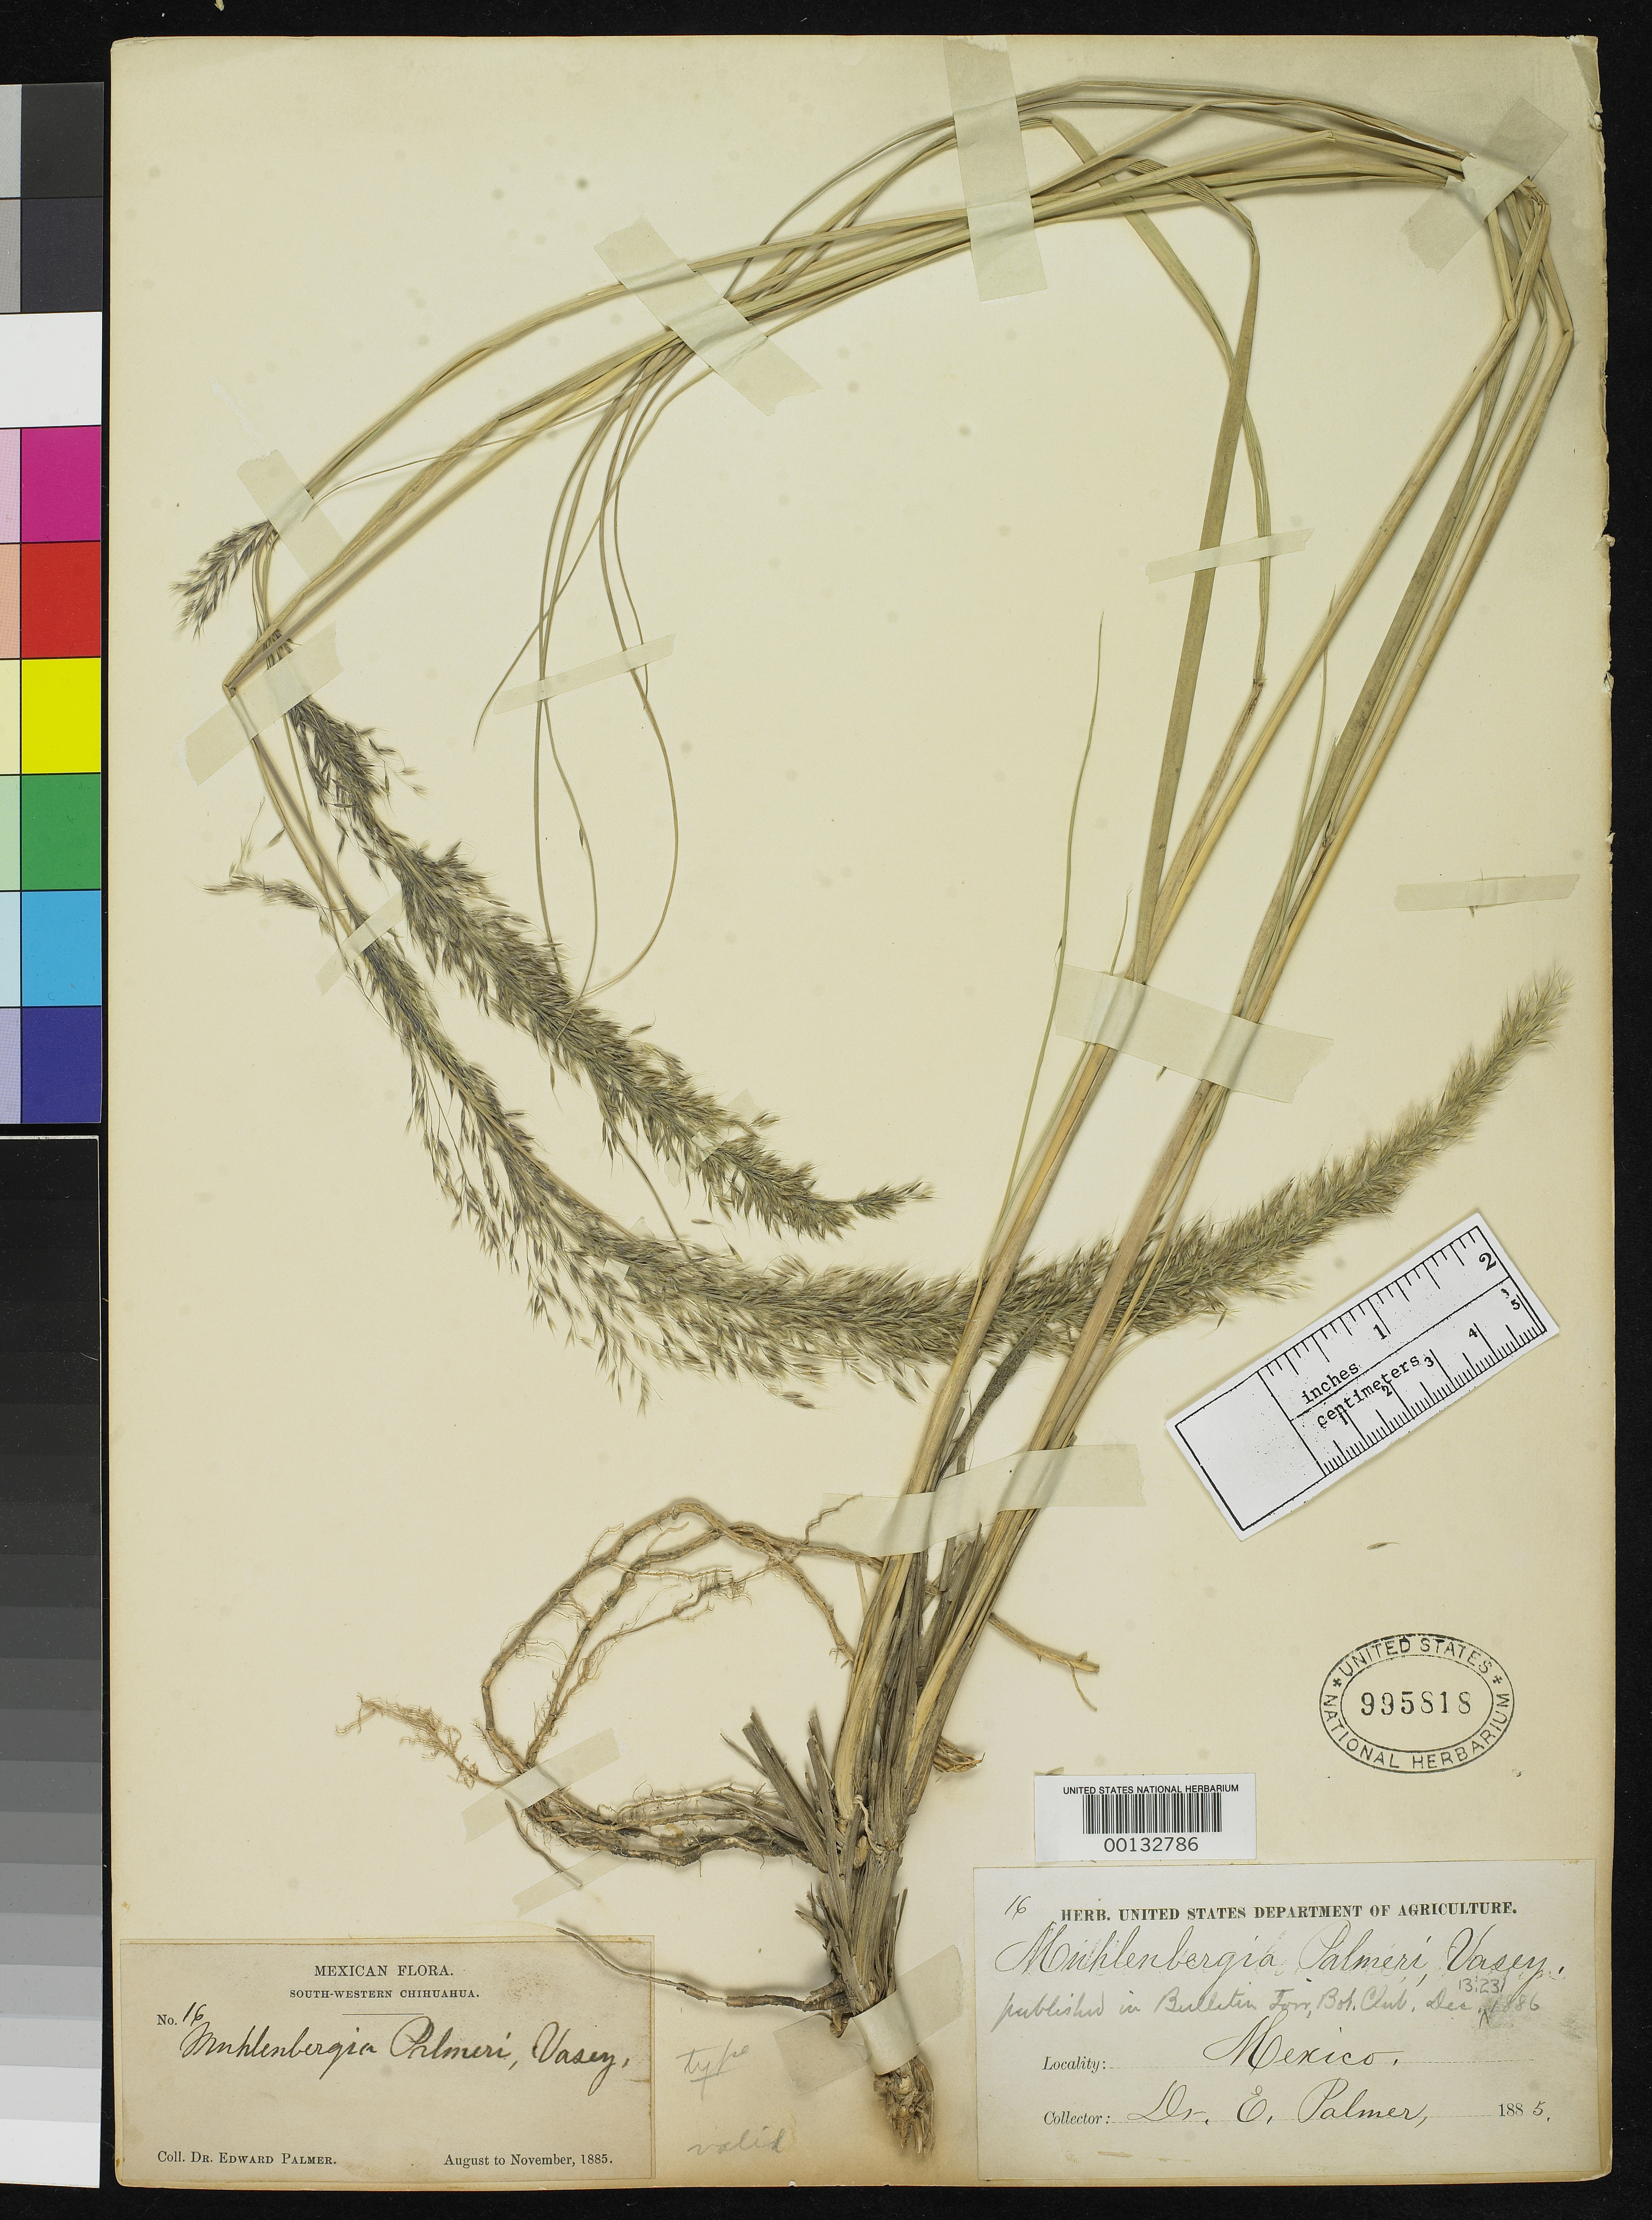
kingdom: Plantae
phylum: Tracheophyta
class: Liliopsida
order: Poales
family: Poaceae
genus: Muhlenbergia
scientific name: Muhlenbergia palmeri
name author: Vasey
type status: Holotype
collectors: E. Palmer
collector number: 16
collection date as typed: Aug 1885 to -- Nov 1885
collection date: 1885-08/1885-11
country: Mexico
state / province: Chihuahua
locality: South-western.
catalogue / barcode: US 995818